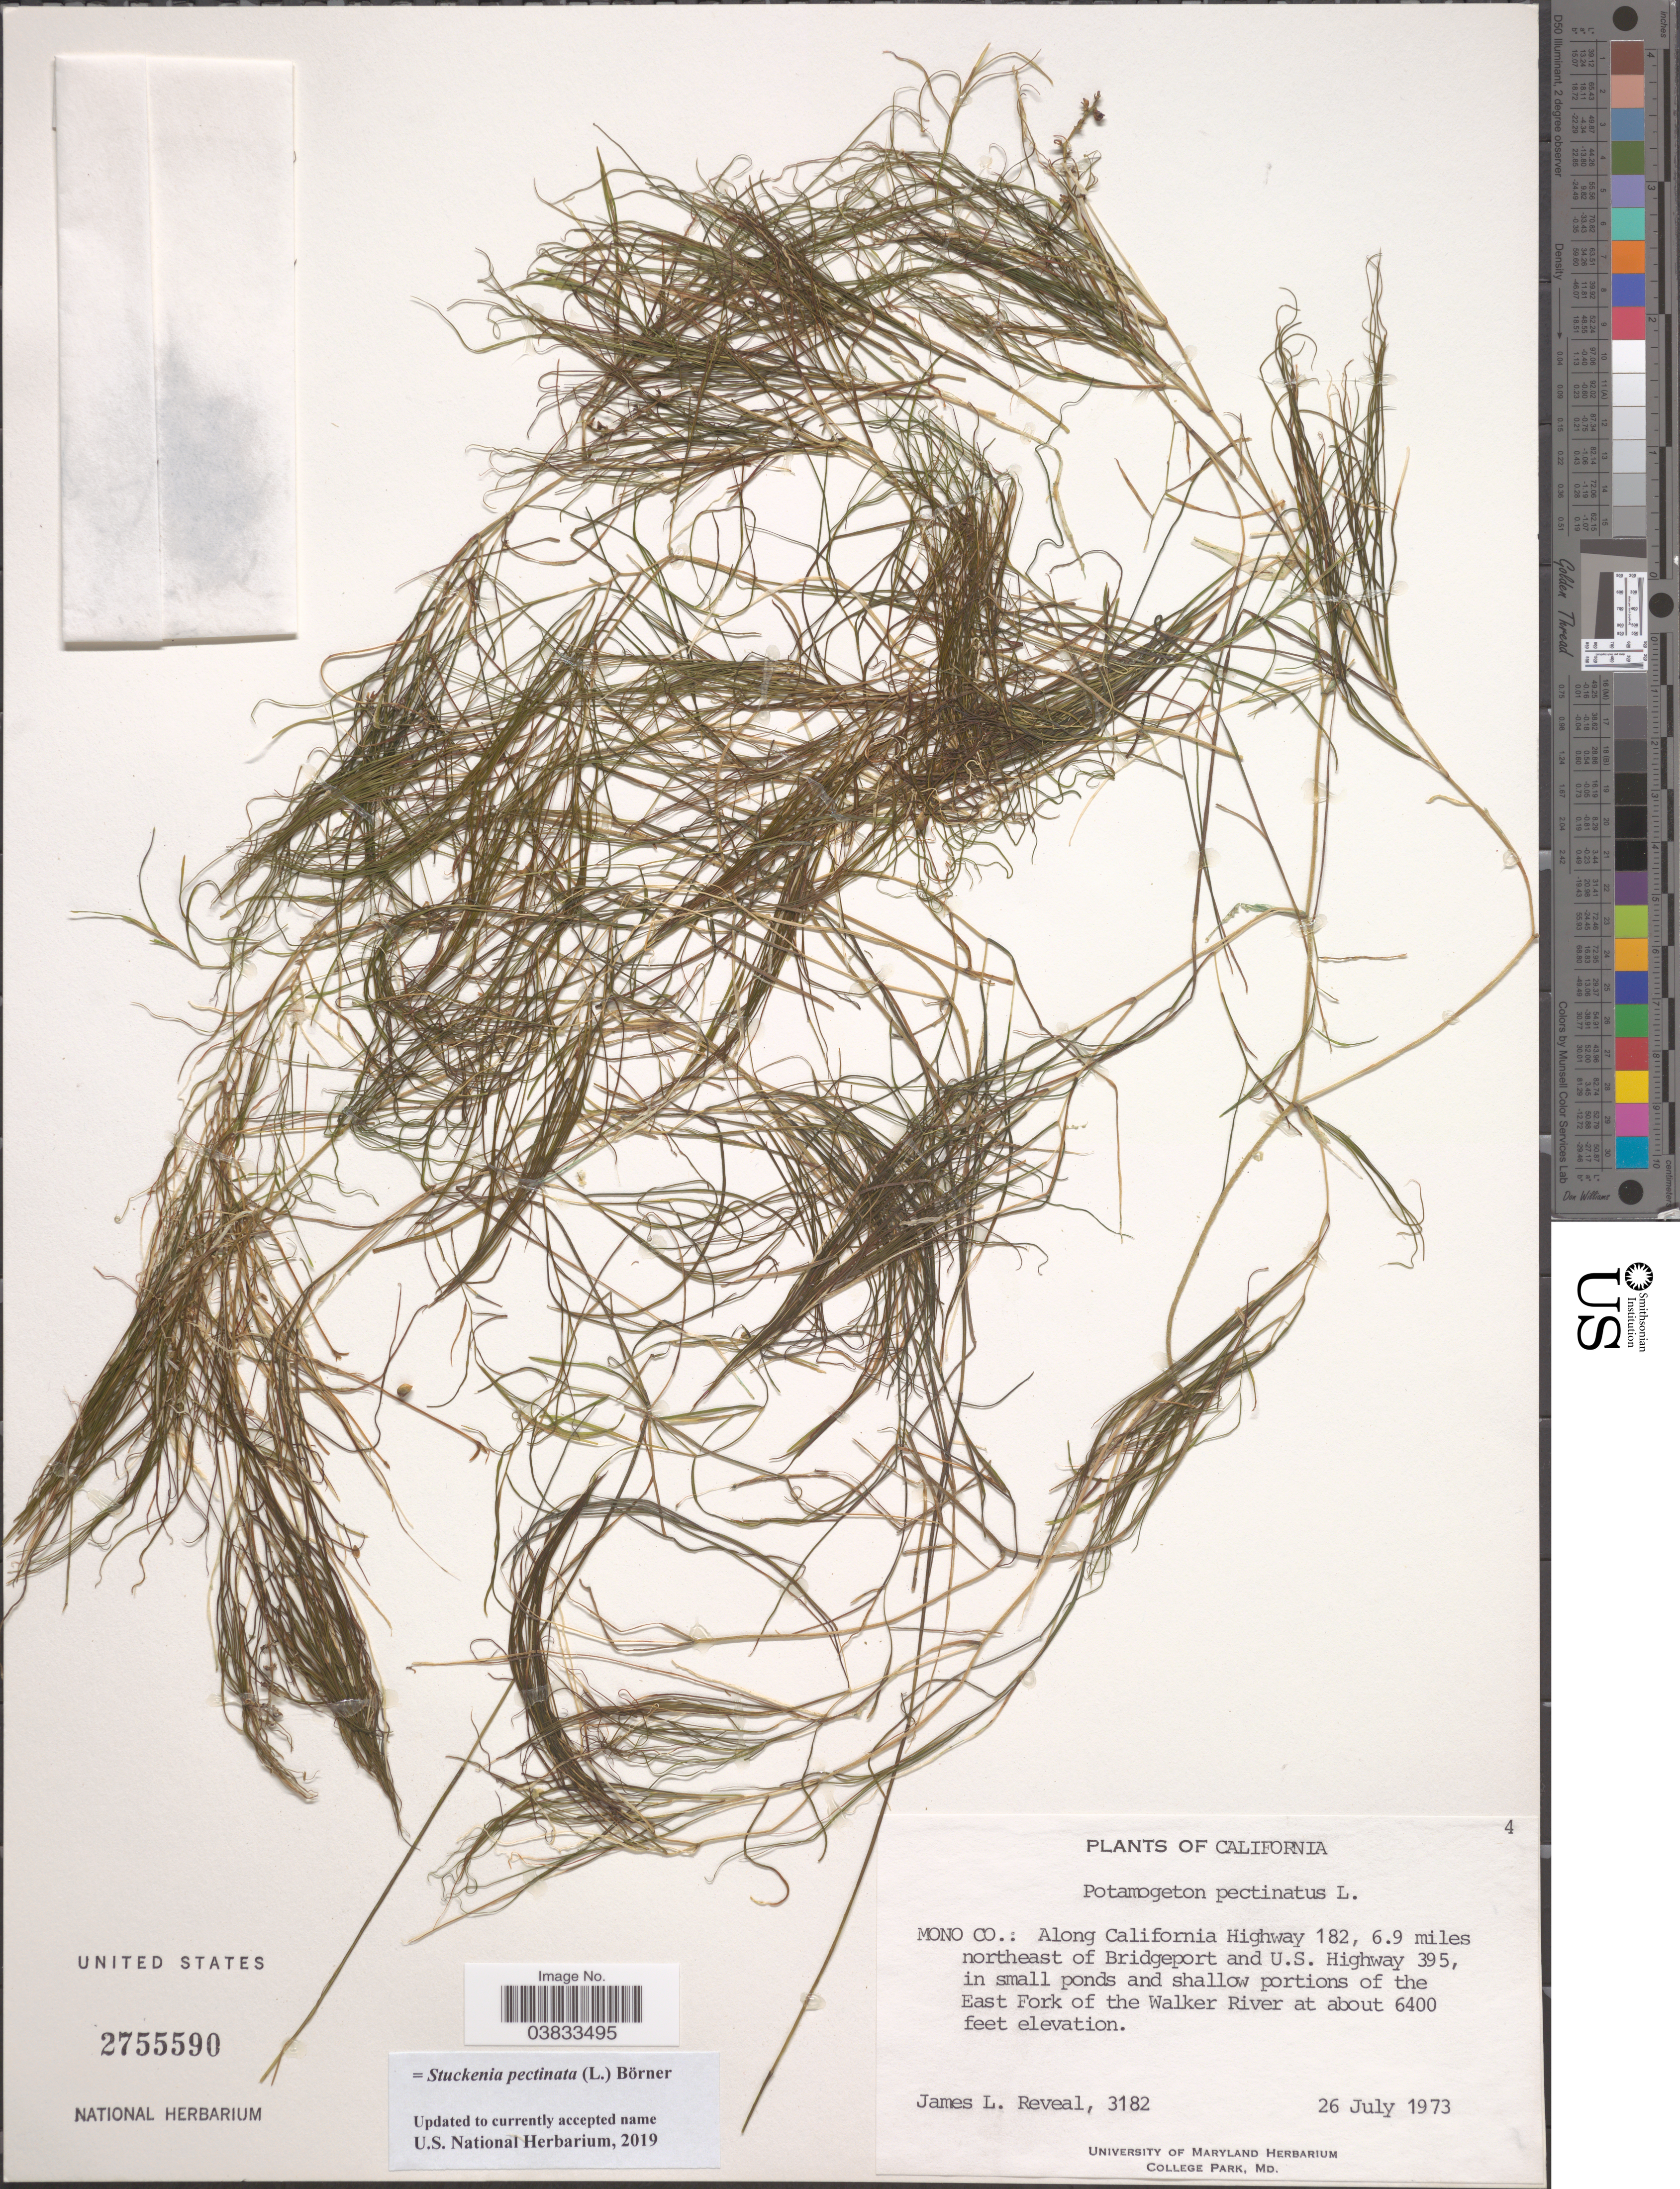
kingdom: Plantae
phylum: Tracheophyta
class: Liliopsida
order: Alismatales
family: Potamogetonaceae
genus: Stuckenia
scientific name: Stuckenia pectinata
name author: (L.) Börner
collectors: J. L. Reveal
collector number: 3182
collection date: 1973-07-26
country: United States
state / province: California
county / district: Mono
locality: Mono Co.: Along California Highway 182, 6.9 miles northeast of Bridgeport and U. S. Highway 395, in small ponds and shallow portions of the East Fork of the Walker River.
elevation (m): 1951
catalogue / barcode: US 2755590